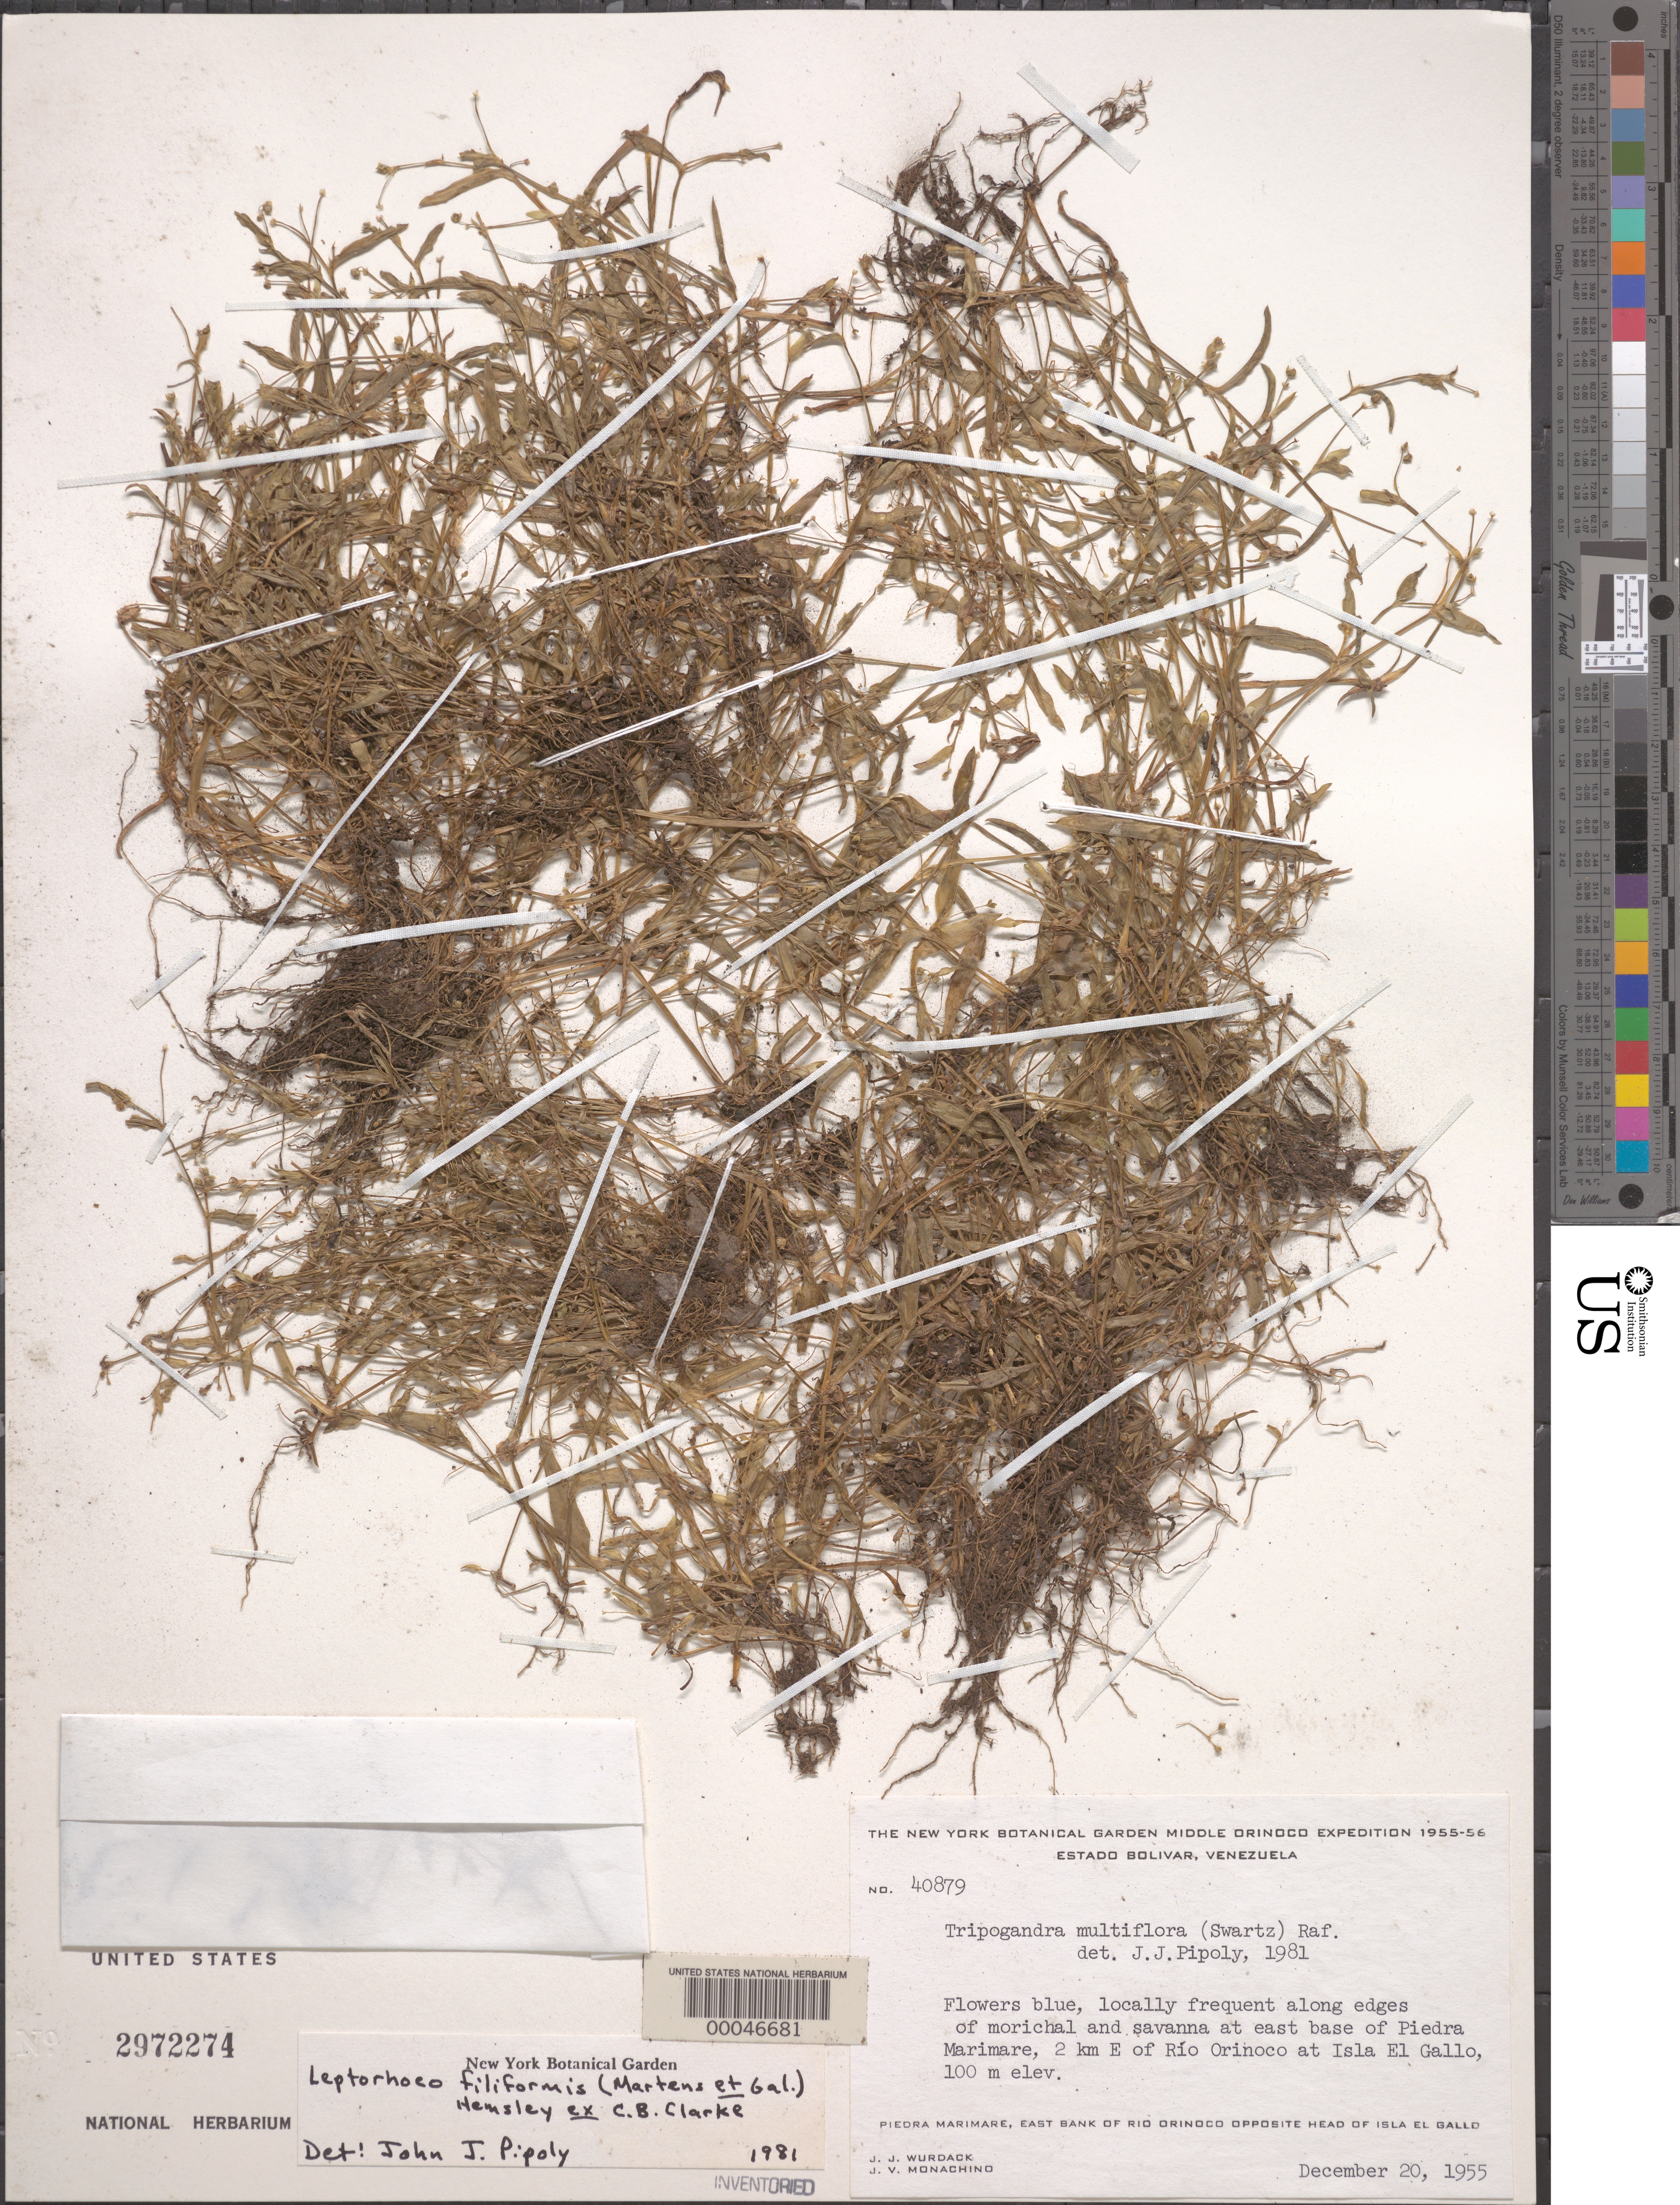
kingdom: Plantae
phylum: Tracheophyta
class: Liliopsida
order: Commelinales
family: Commelinaceae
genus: Callisia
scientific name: Callisia filiformis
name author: (M. Martens & Galeotti) D.R. Hunt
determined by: Pipoly, J. J., III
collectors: J. J. Wurdack & J. V. Monachino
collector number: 40879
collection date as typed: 20 Dec 1955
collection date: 1955-12-20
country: Venezuela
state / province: Bolivar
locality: Piedra marimare, e of rio orinoco at isla el gallo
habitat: Edges of morichal and savanna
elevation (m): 100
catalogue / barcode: US 2972274